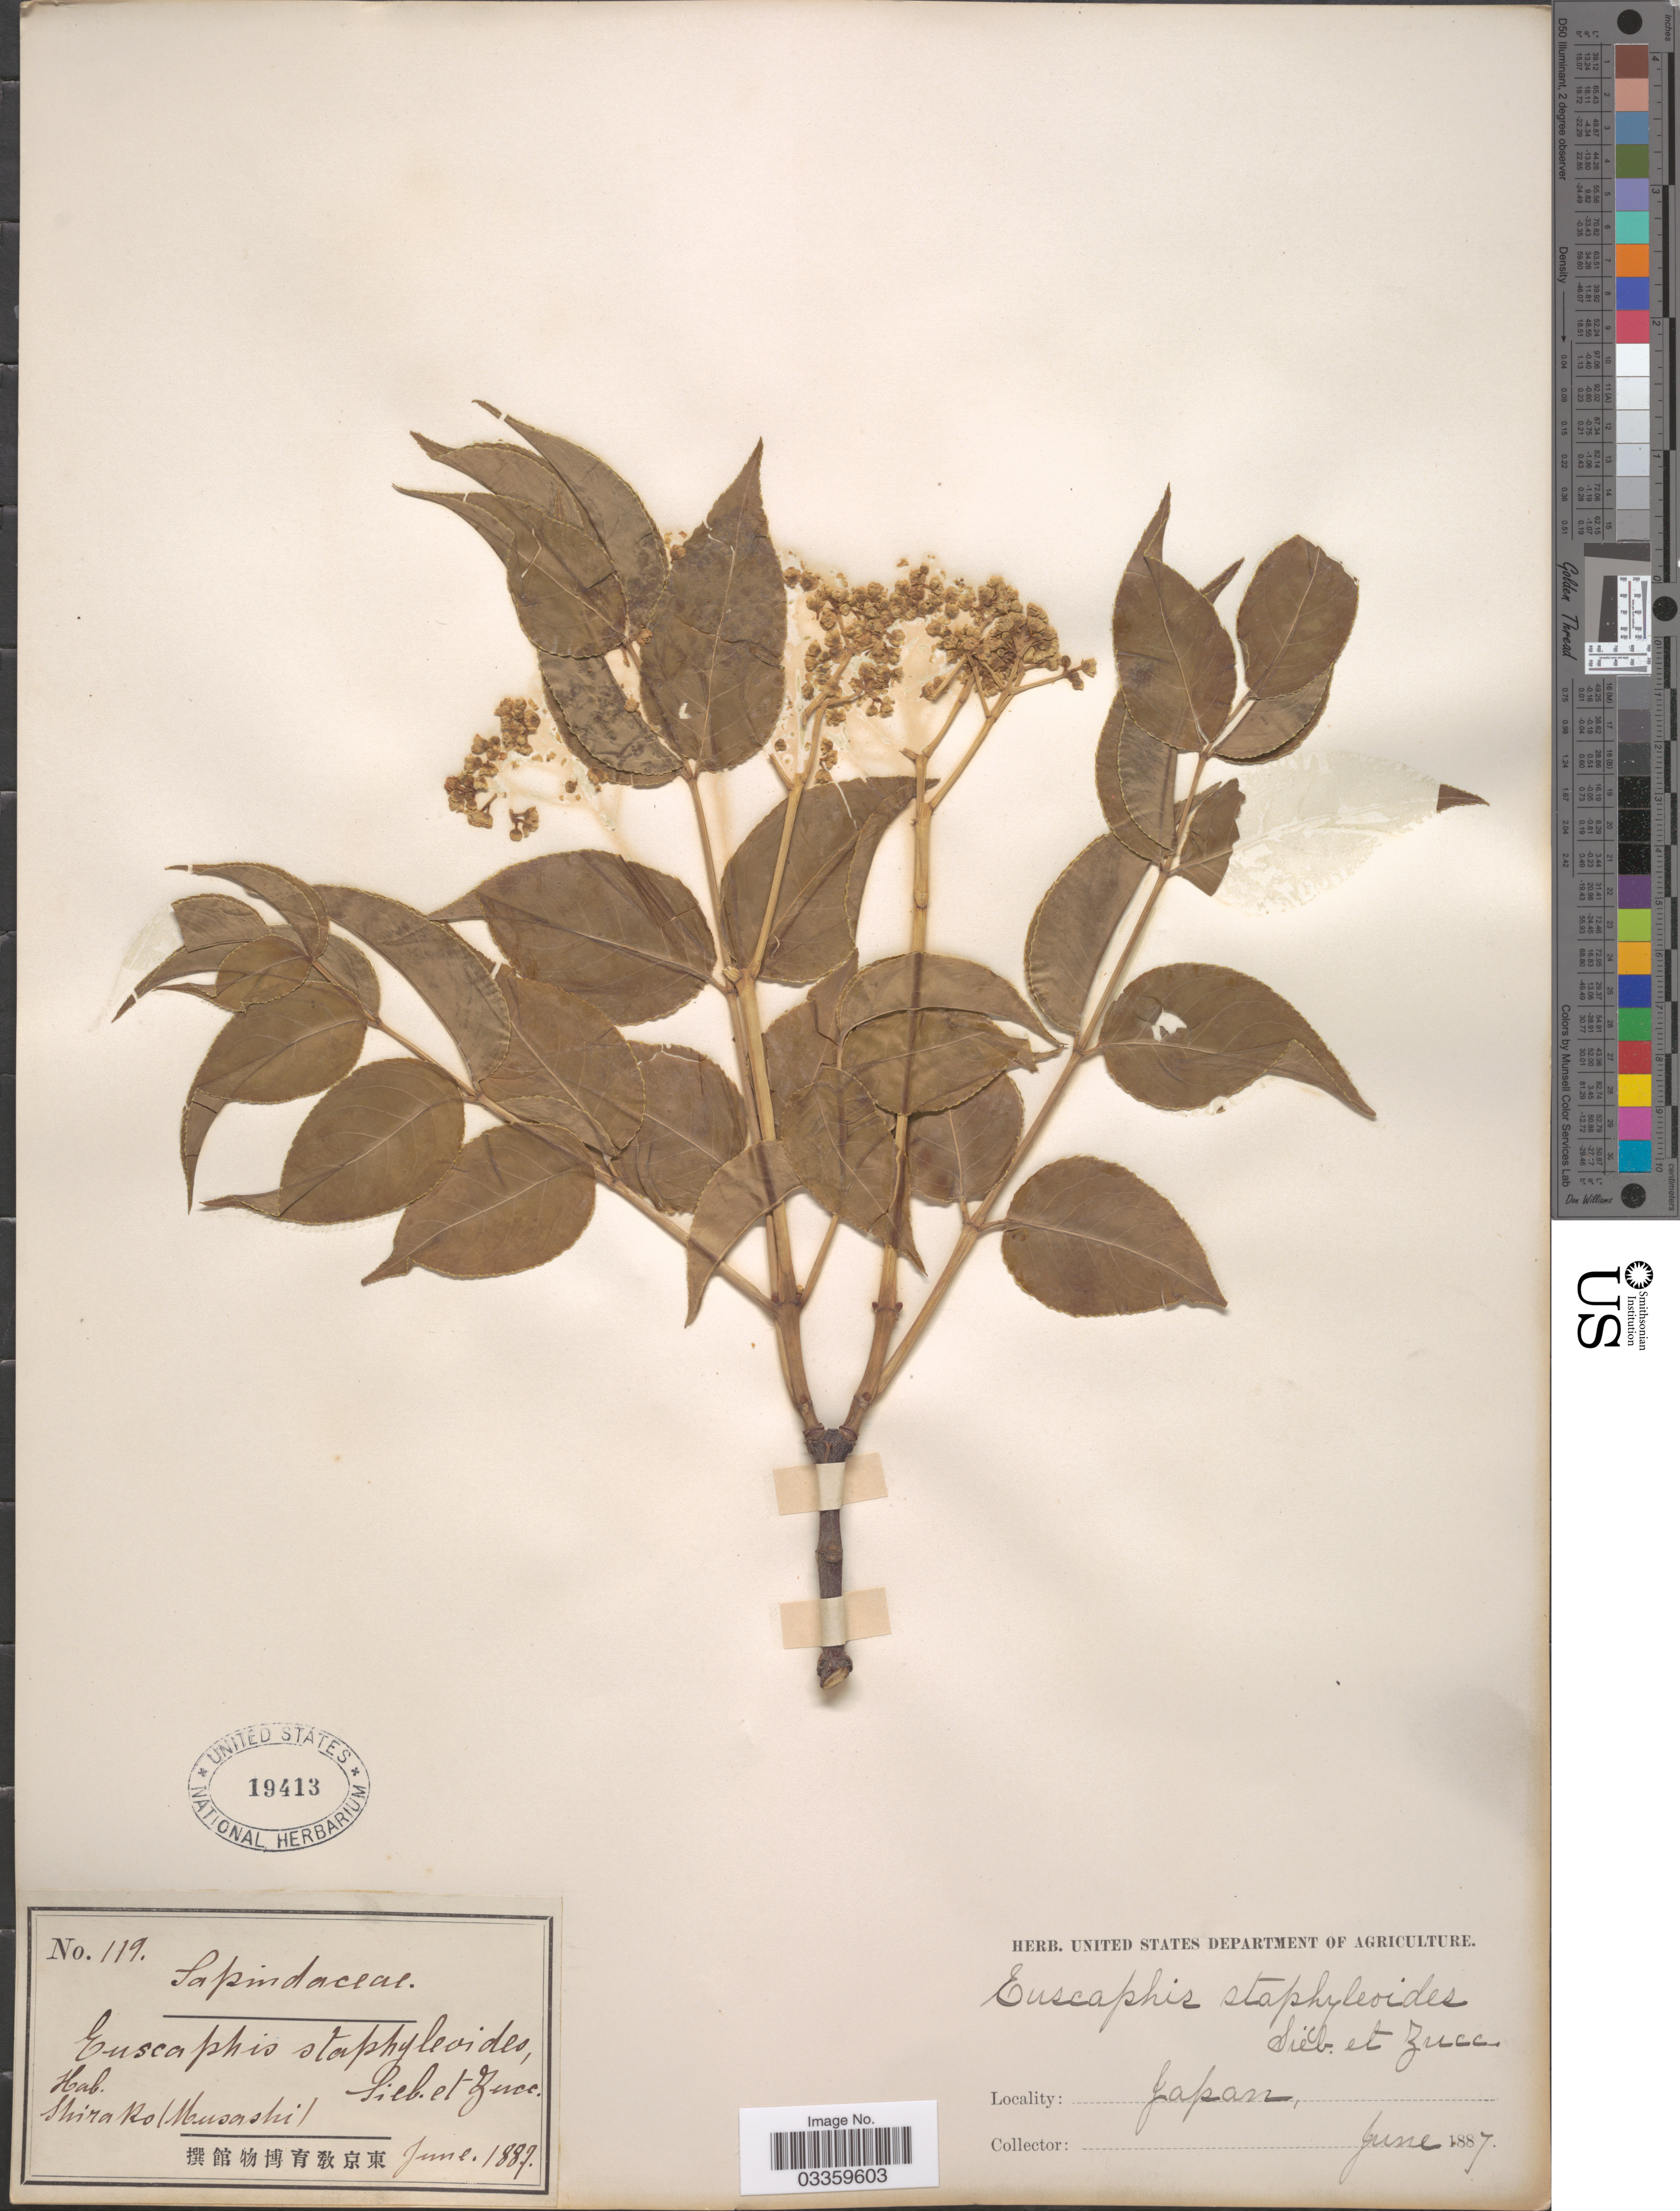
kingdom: Plantae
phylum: Tracheophyta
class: Magnoliopsida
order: Crossosomatales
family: Staphyleaceae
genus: Euscaphis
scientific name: Euscaphis japonica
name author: (Thunb.) Kanitz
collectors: ex herb. U. S. Department of Agriculture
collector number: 119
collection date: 1887-06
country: Japan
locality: Shirako (Musashi).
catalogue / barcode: US 19413